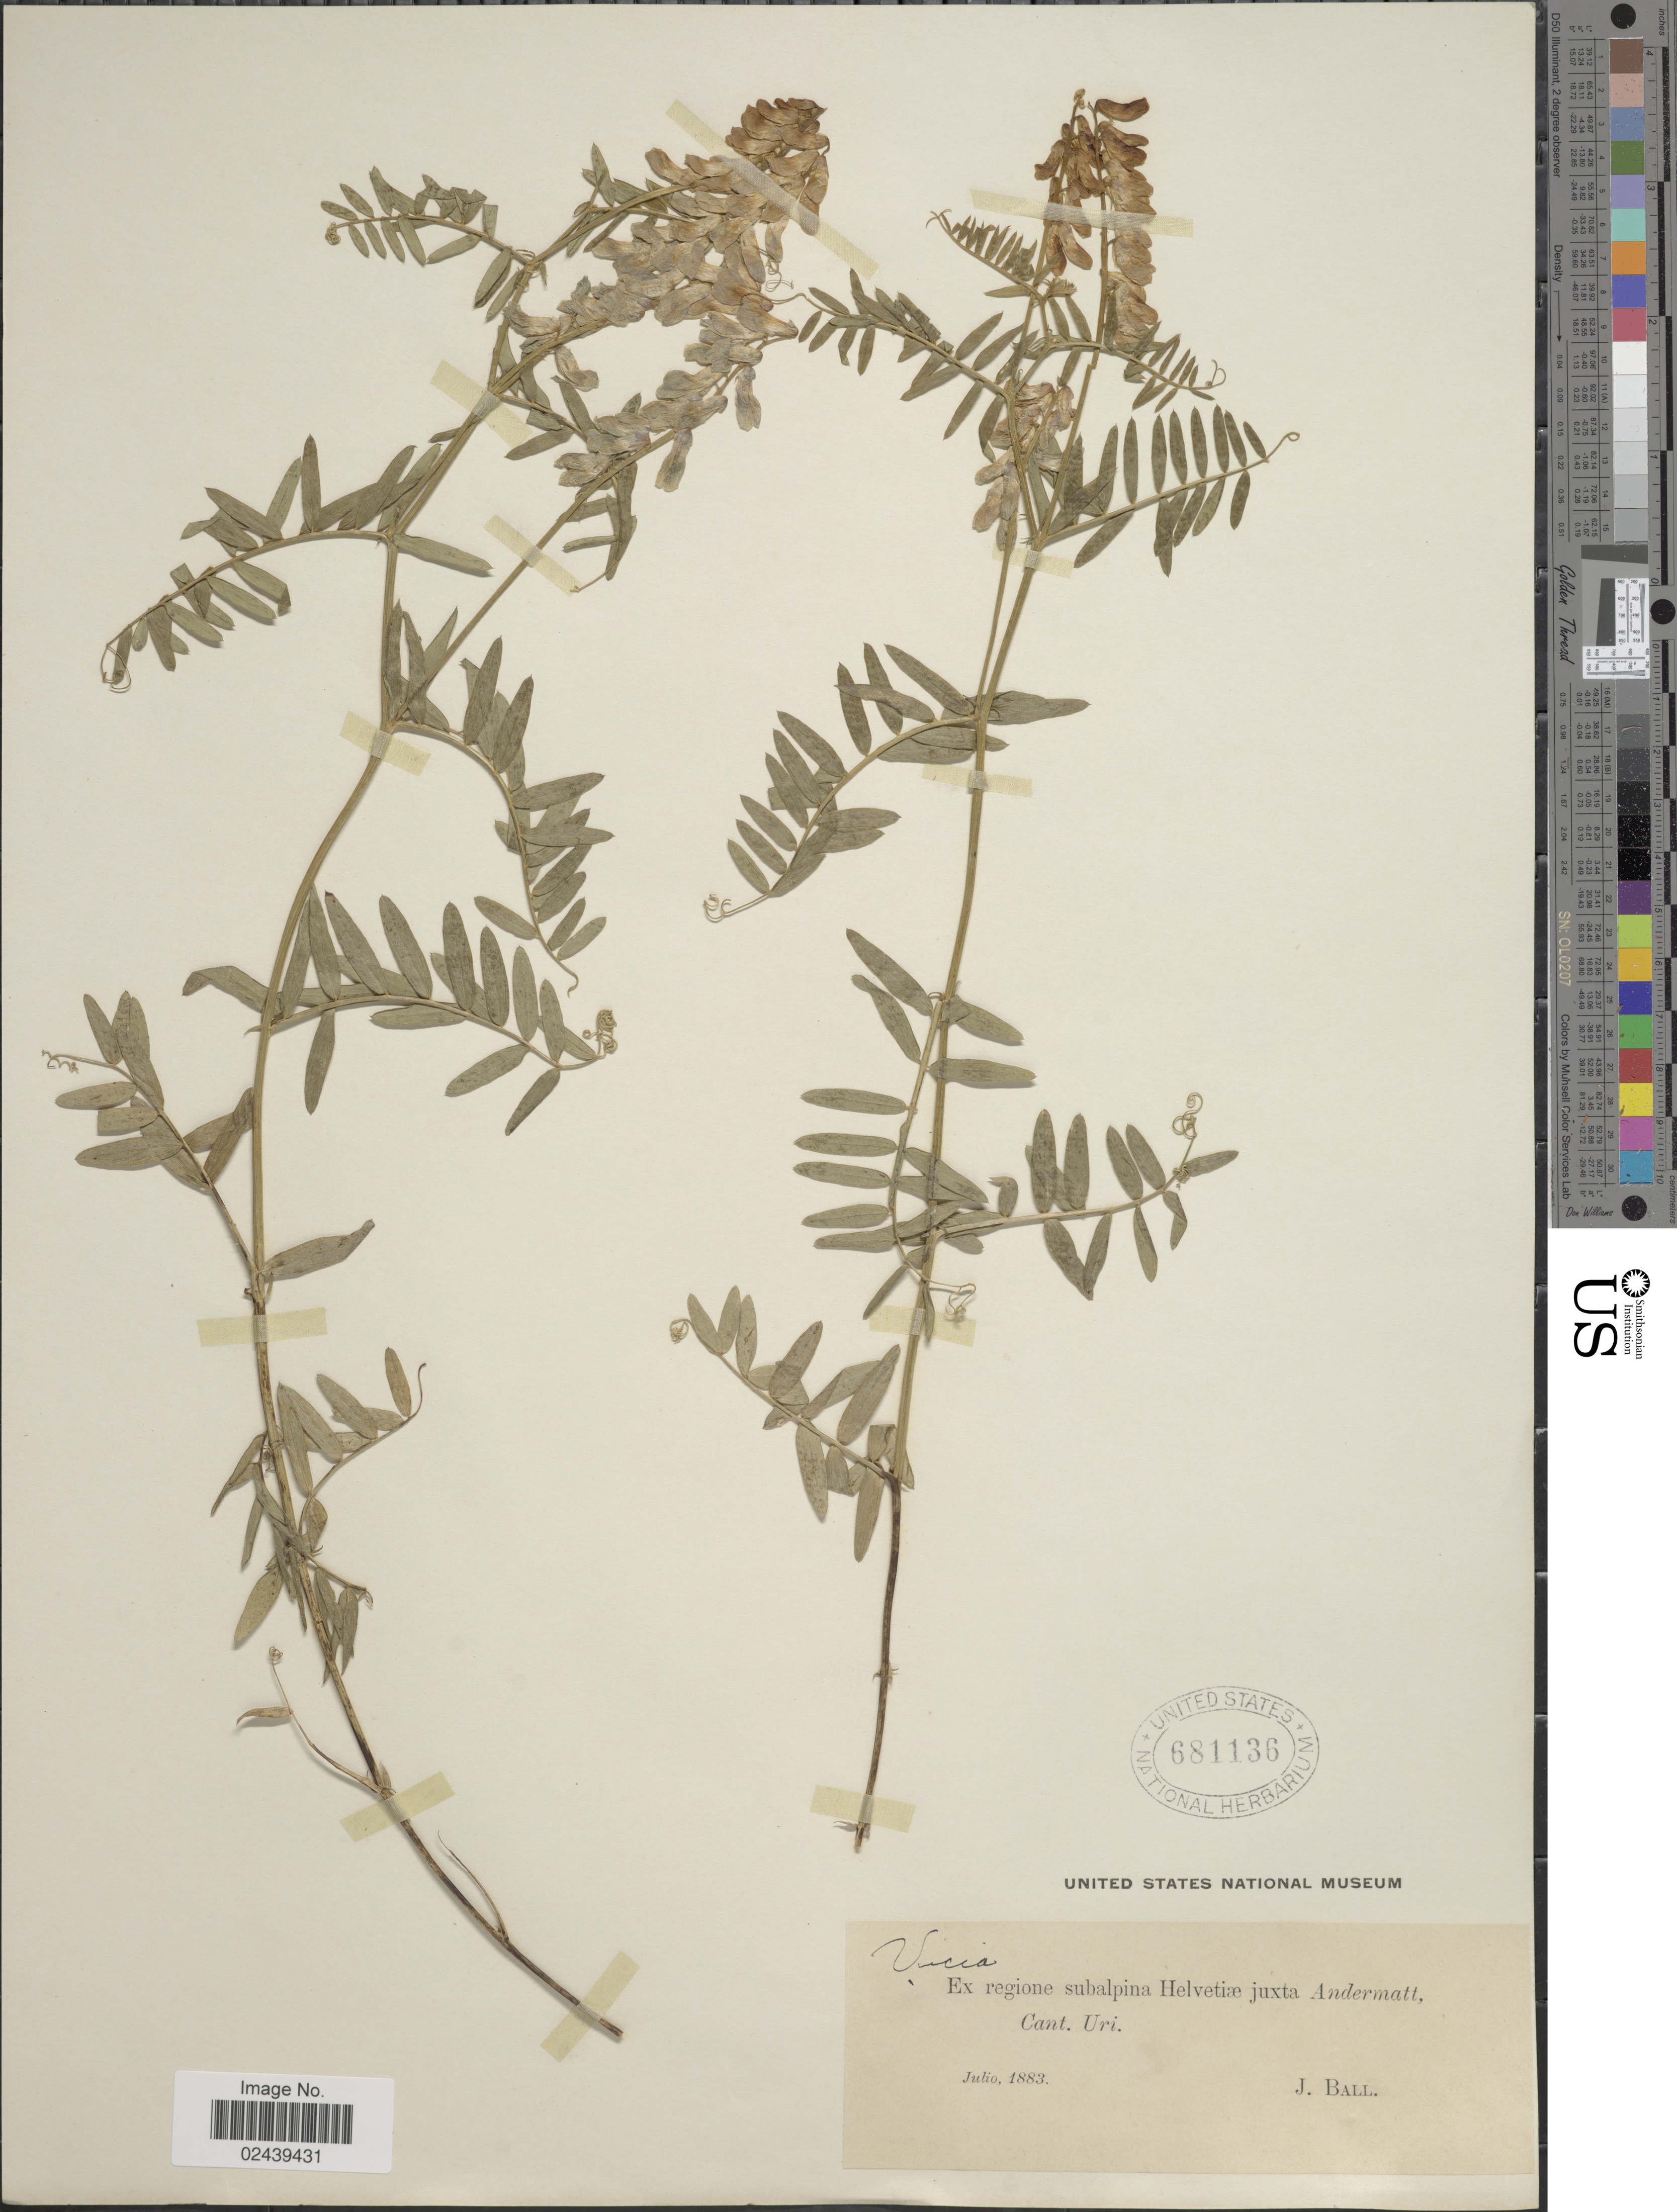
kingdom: Plantae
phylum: Tracheophyta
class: Magnoliopsida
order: Fabales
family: Fabaceae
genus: Vicia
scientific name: Vicia sp.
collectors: J. Ball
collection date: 1883-07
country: Switzerland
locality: Ex regione subalpina Helvetiae juxta Andermatt Cant. Uri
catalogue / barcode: US 681136